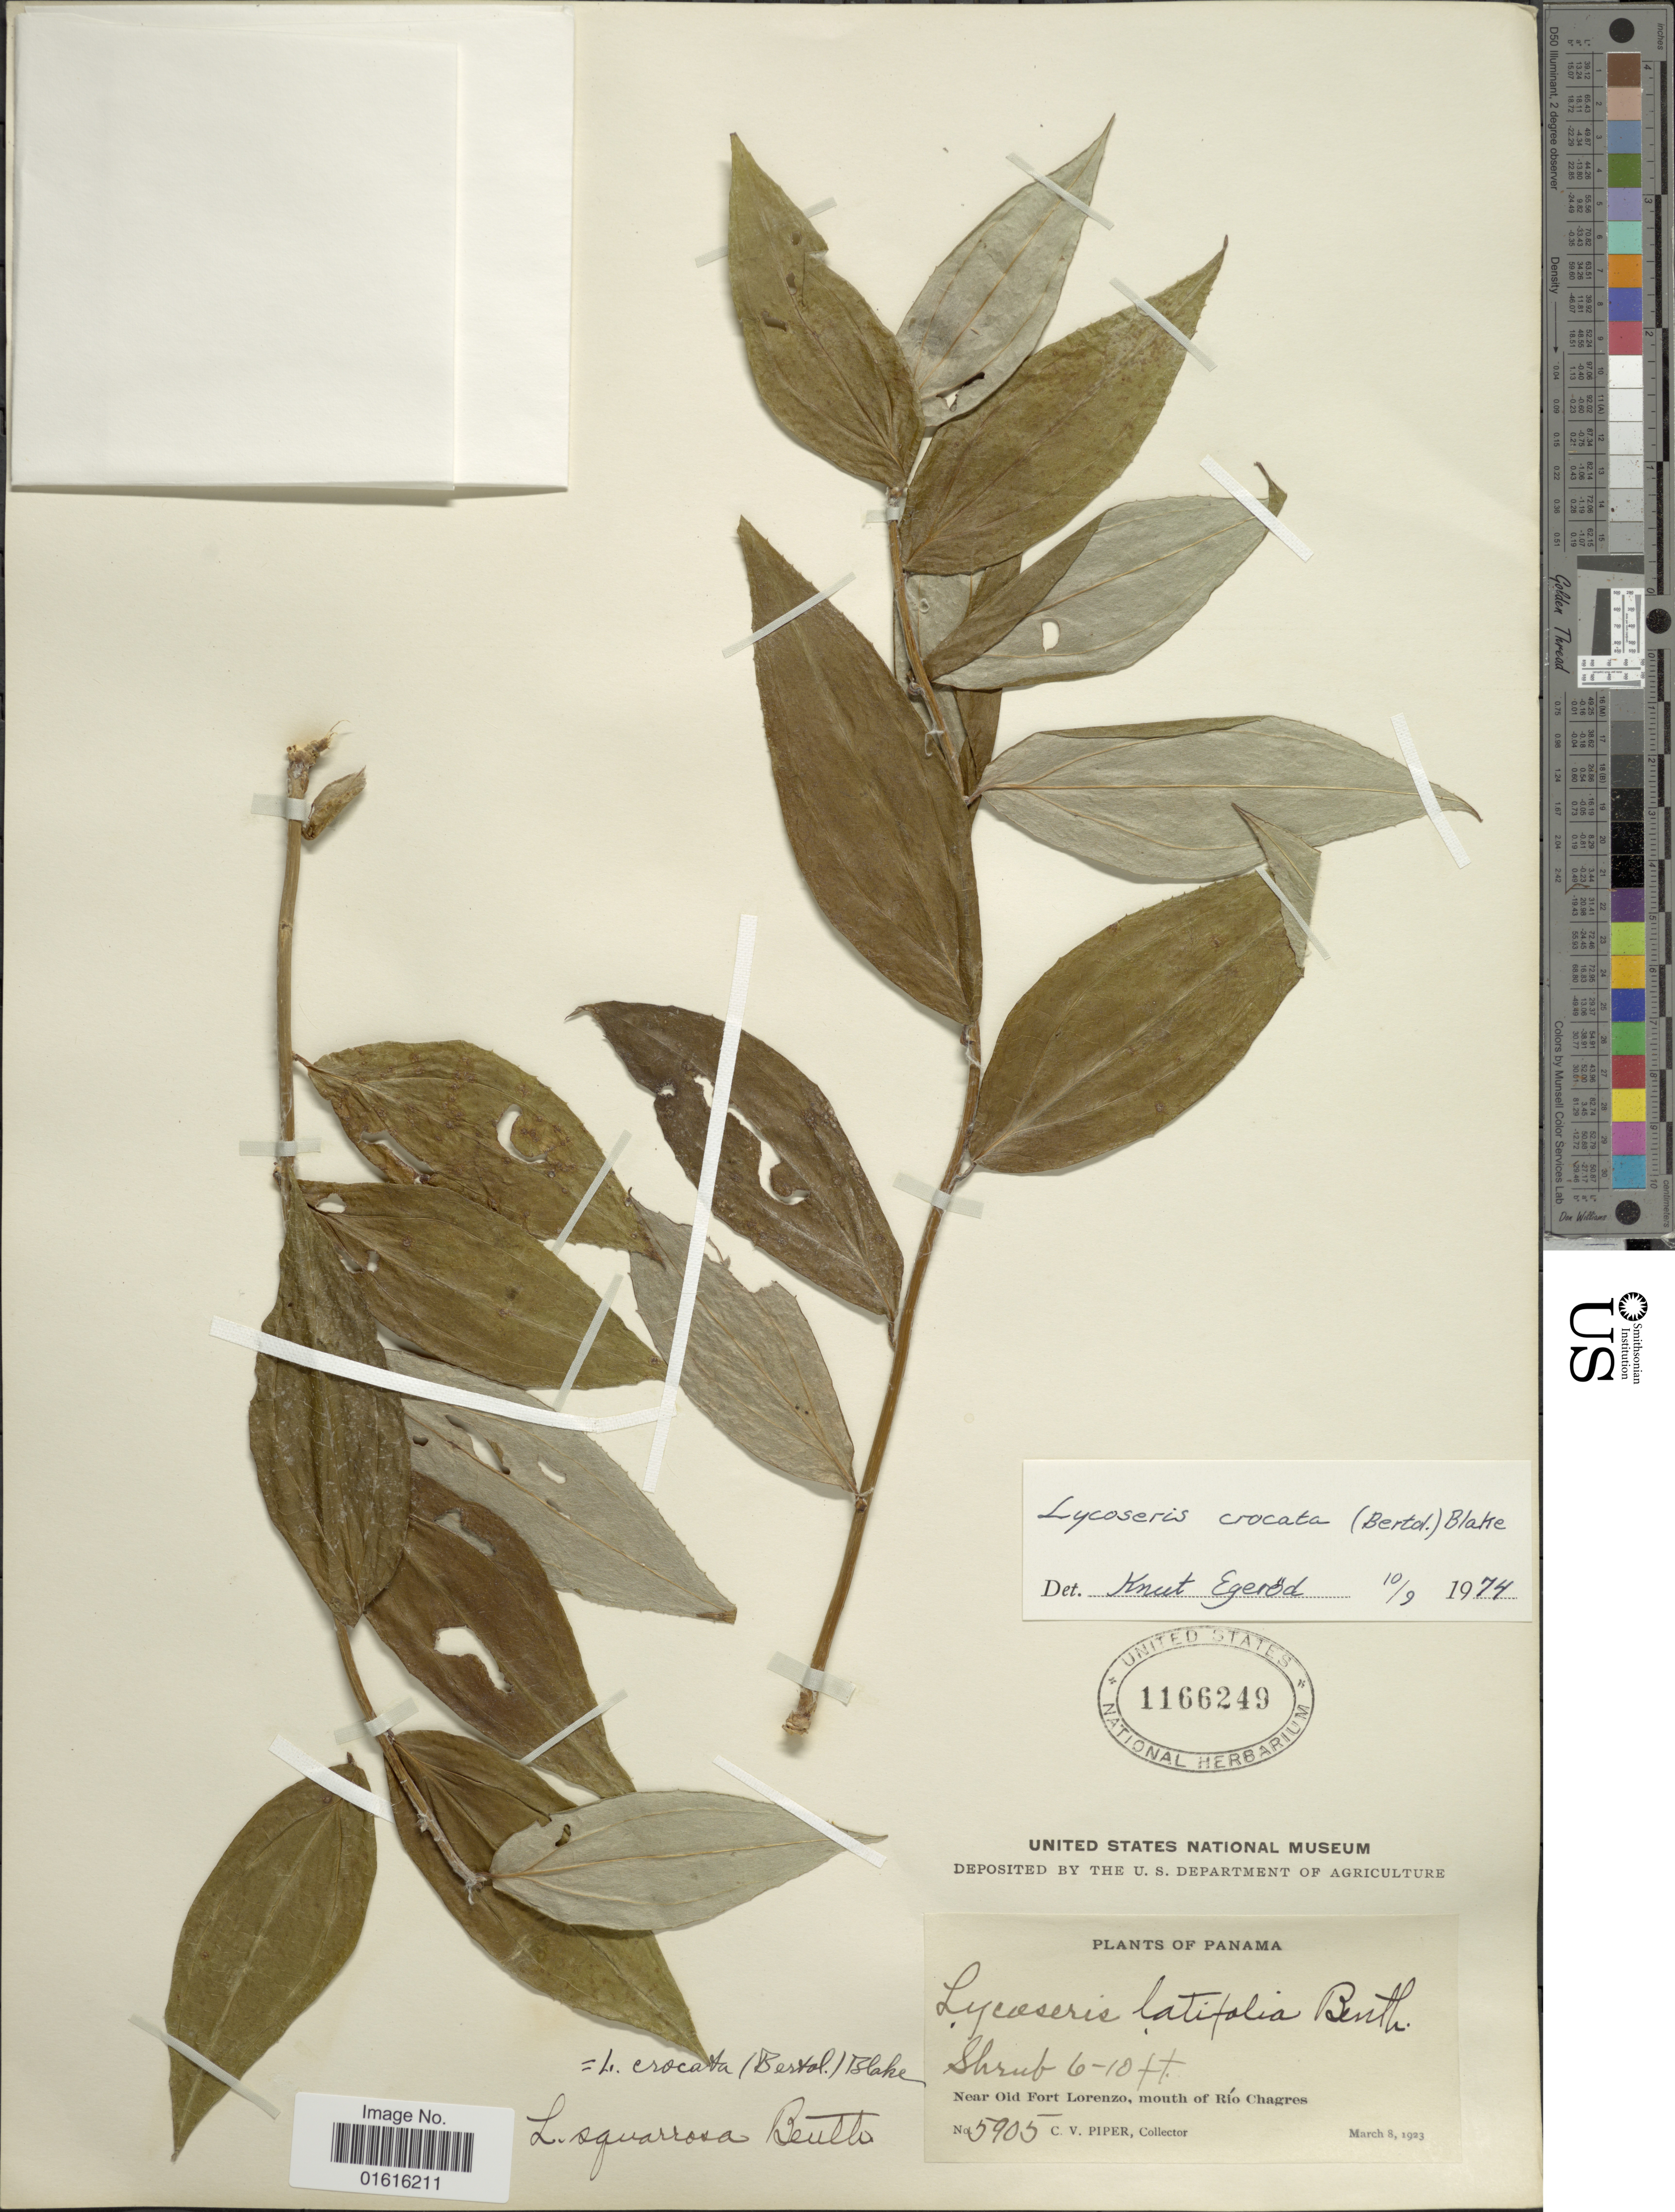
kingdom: Plantae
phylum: Tracheophyta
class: Magnoliopsida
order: Asterales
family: Asteraceae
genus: Lycoseris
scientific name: Lycoseris crocata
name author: S.F. Blake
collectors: C. V. Piper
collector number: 5905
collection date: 1923-03-08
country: Panama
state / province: Panamá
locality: Panama. Near Old Fort Lorenzo, mouth of Río Chagres.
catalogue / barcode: US 1166249